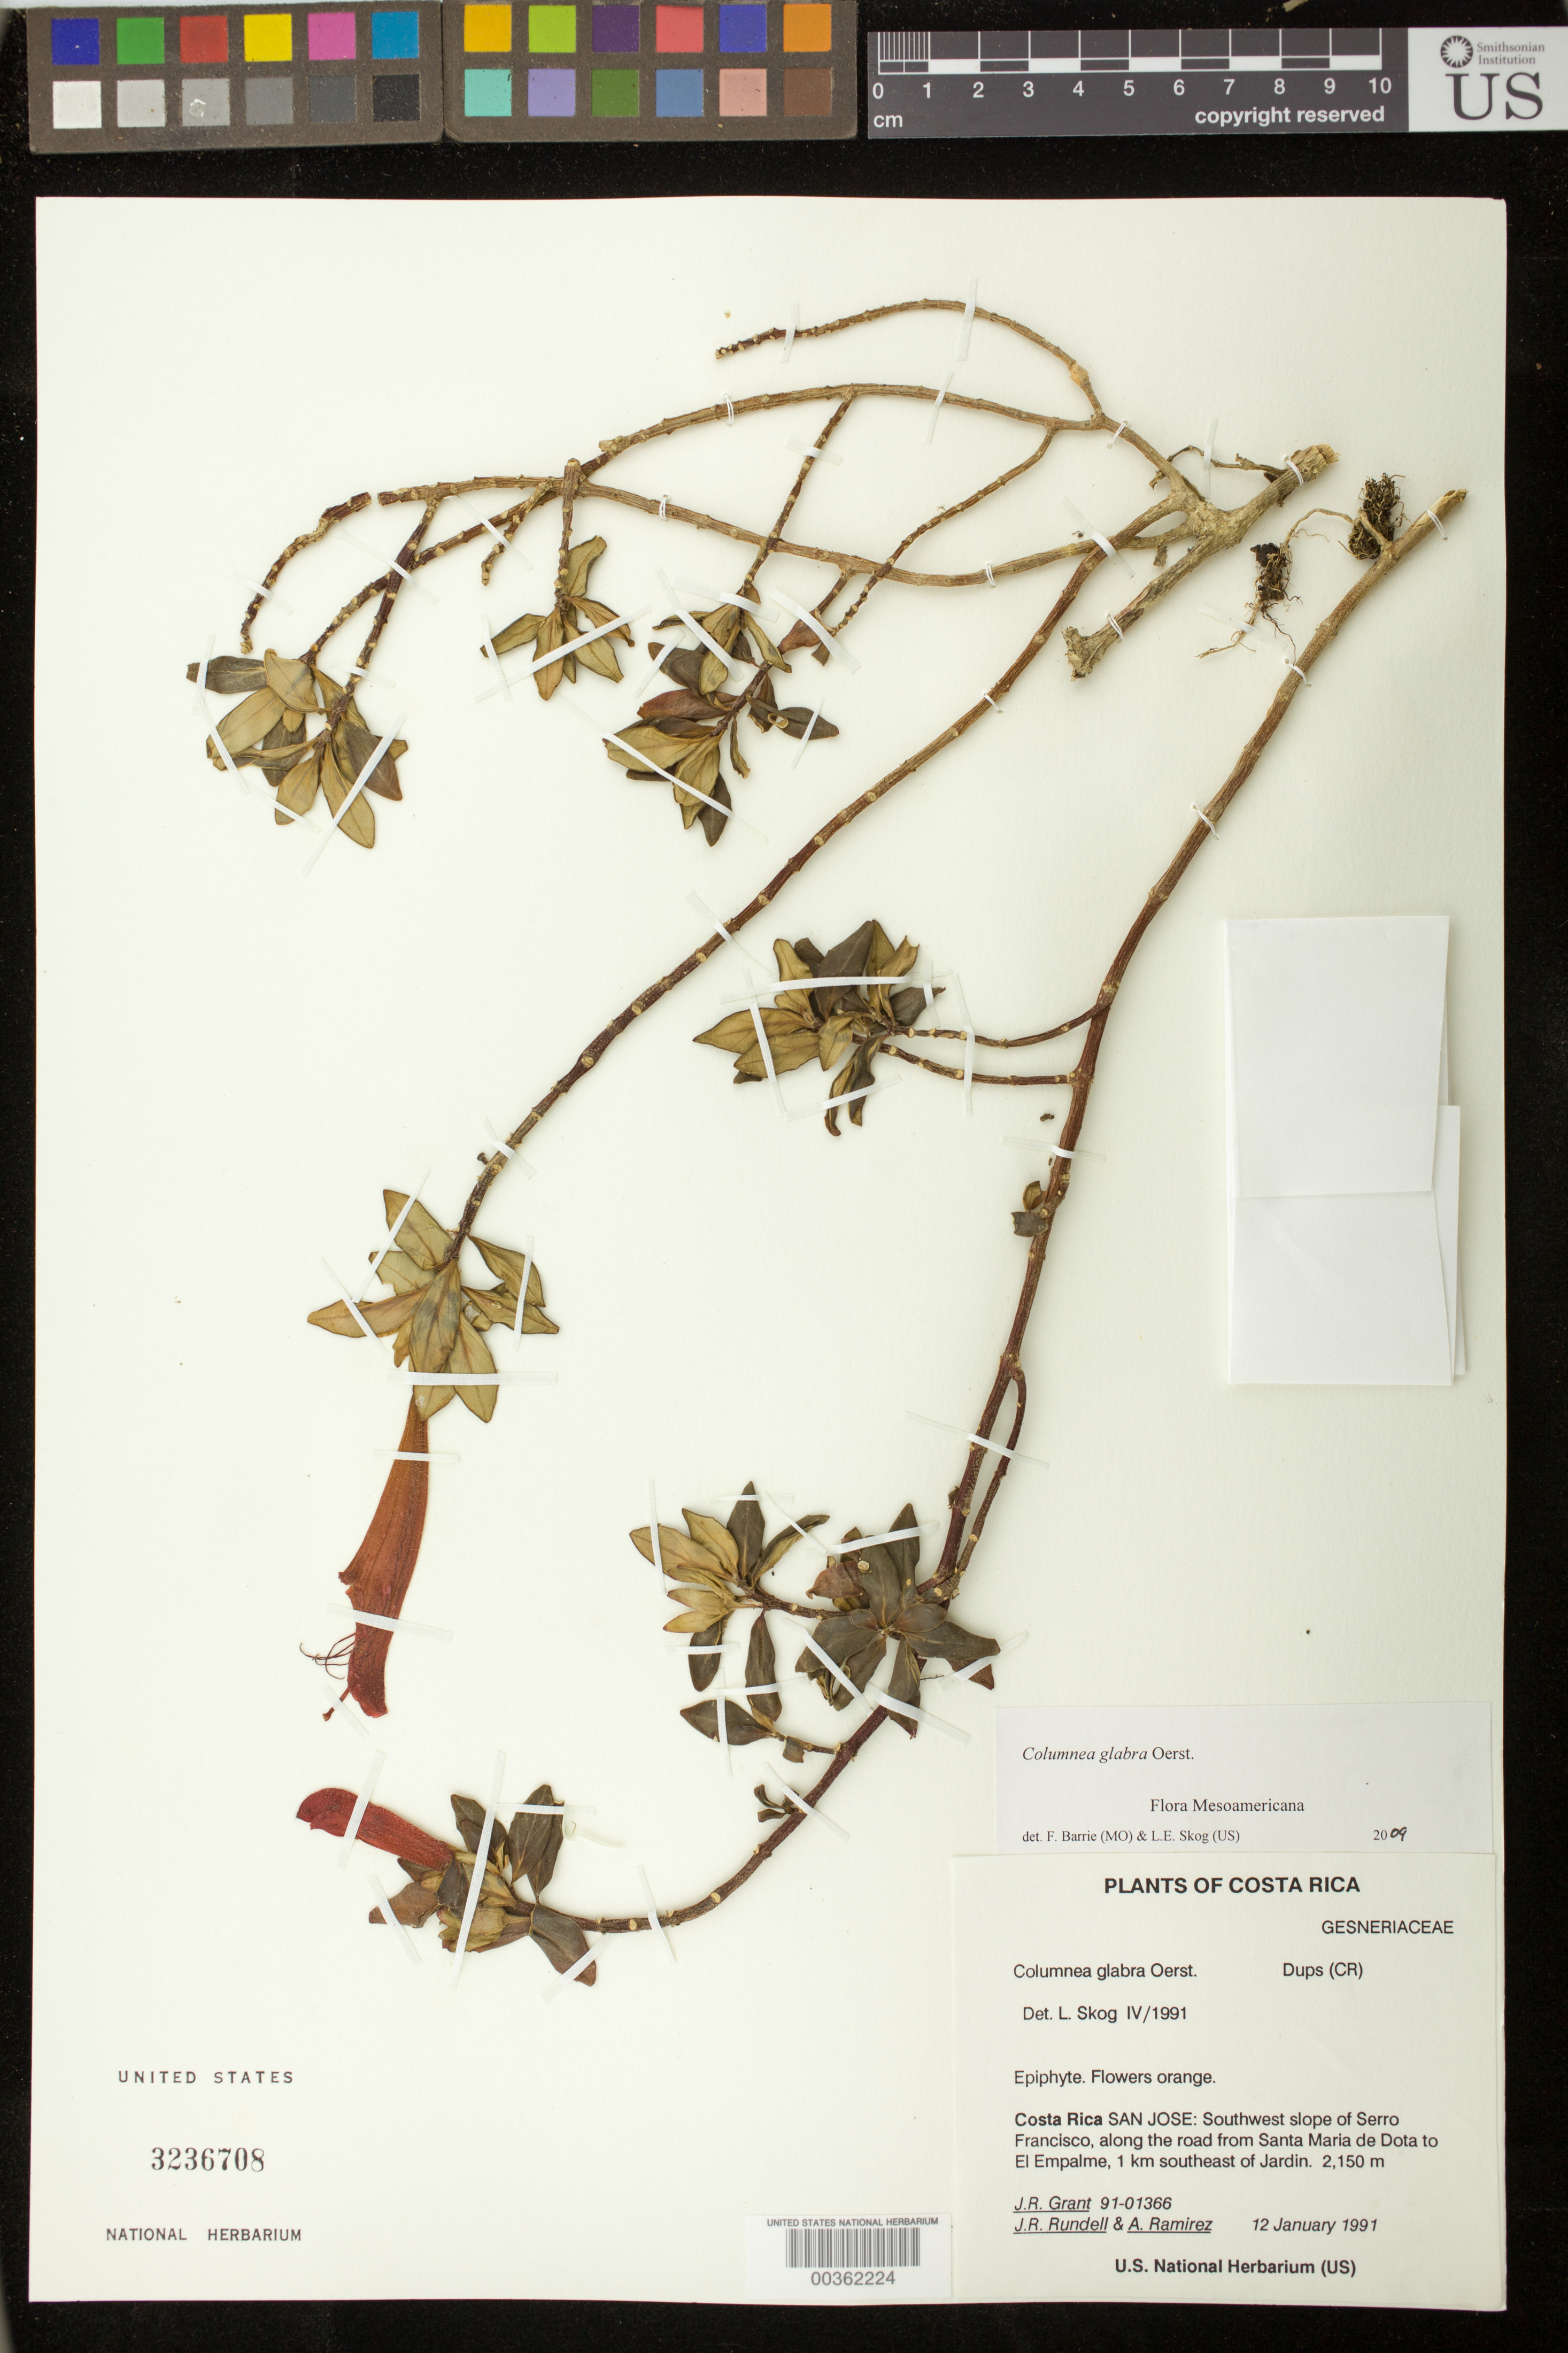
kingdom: Plantae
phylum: Tracheophyta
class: Magnoliopsida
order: Lamiales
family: Gesneriaceae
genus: Columnea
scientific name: Columnea glabra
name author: Oerst.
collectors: J. R. Grant, J. R. Rundell & A. Ramirez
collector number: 9101366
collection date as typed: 12 Jan 1991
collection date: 1991-01-12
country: Costa Rica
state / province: San José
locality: Sw slope of Serro Francisco, along road from Santa Maria de Dota to El Empalme, 1 km SE of Jardin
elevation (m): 2150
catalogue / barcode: US 3236708